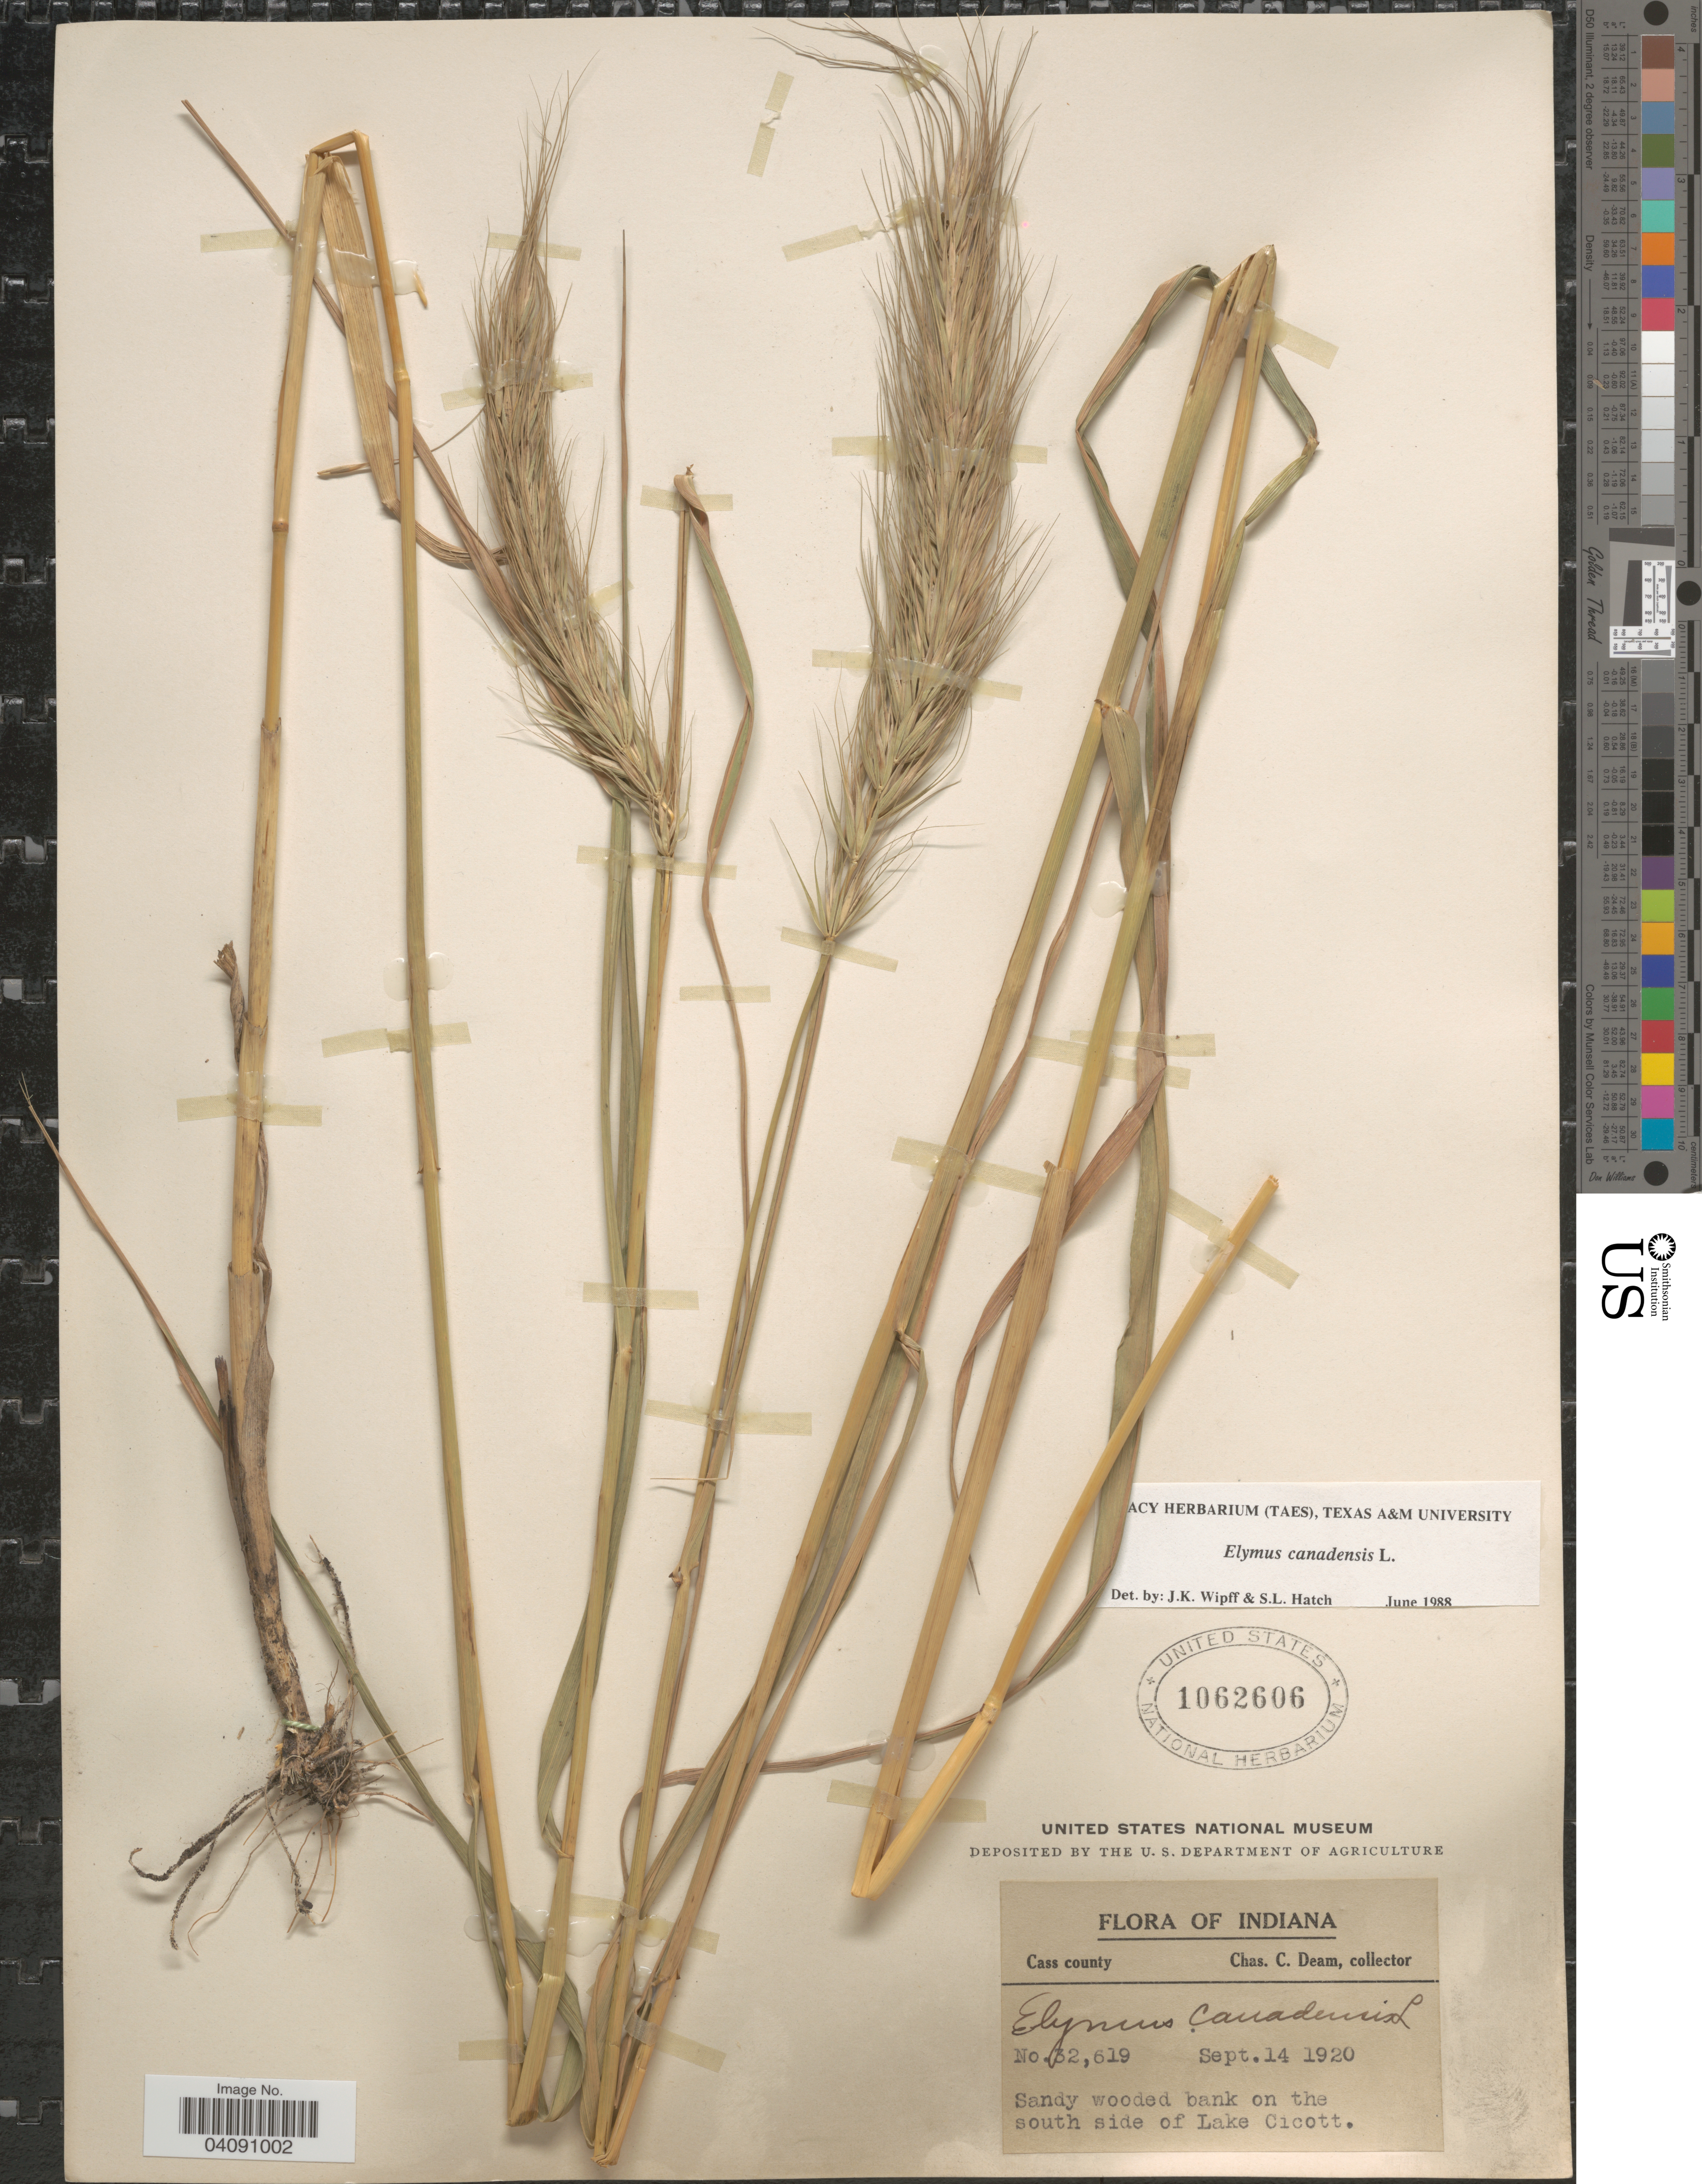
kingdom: Plantae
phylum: Tracheophyta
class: Liliopsida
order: Poales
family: Poaceae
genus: Elymus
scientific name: Elymus canadensis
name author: L.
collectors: C. C. Deam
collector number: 32619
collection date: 1920-09-14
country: United States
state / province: Indiana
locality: Cass county. Sandy wooded bank on the south side of Lake Cicott.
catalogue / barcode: US 1062606